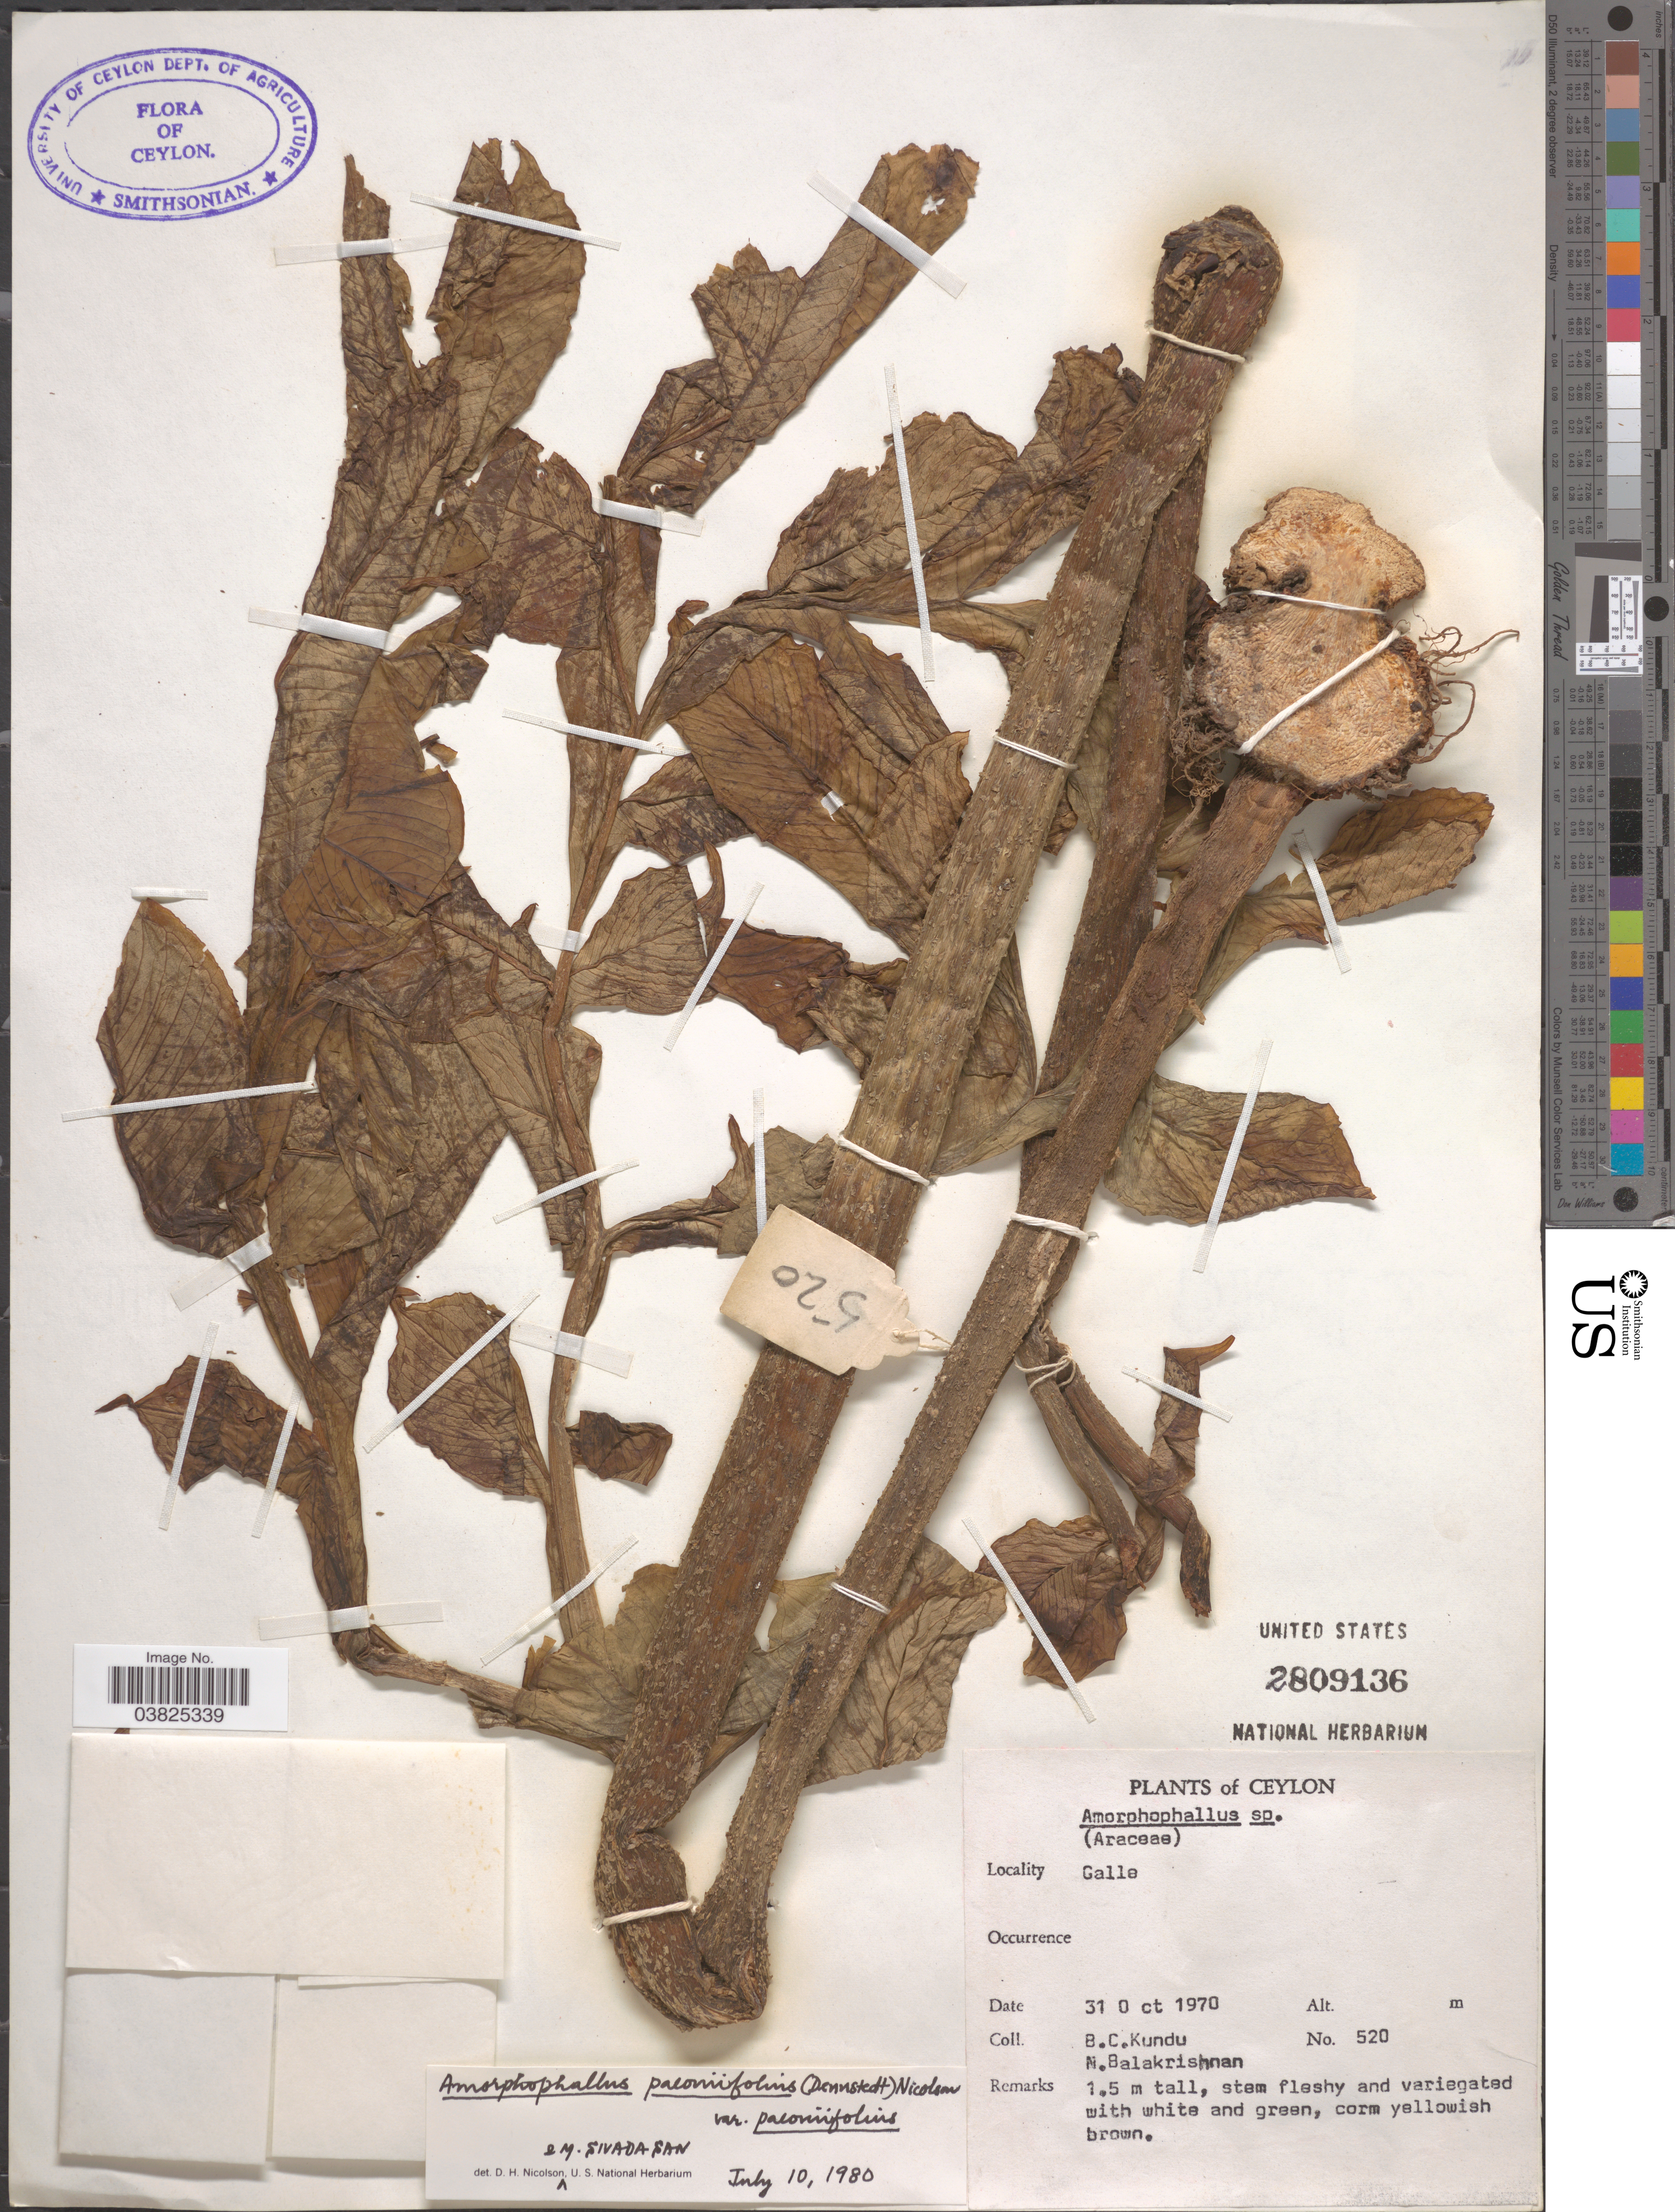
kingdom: Plantae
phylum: Tracheophyta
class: Liliopsida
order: Alismatales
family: Araceae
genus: Amorphophallus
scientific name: Amorphophallus paeoniifolius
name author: (Dennst.) Nicolson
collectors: B. C. Kundu & N. Balakrishnan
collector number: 520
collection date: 1970-10-31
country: Sri Lanka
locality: Ceylon. Galle.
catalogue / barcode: US 2809136